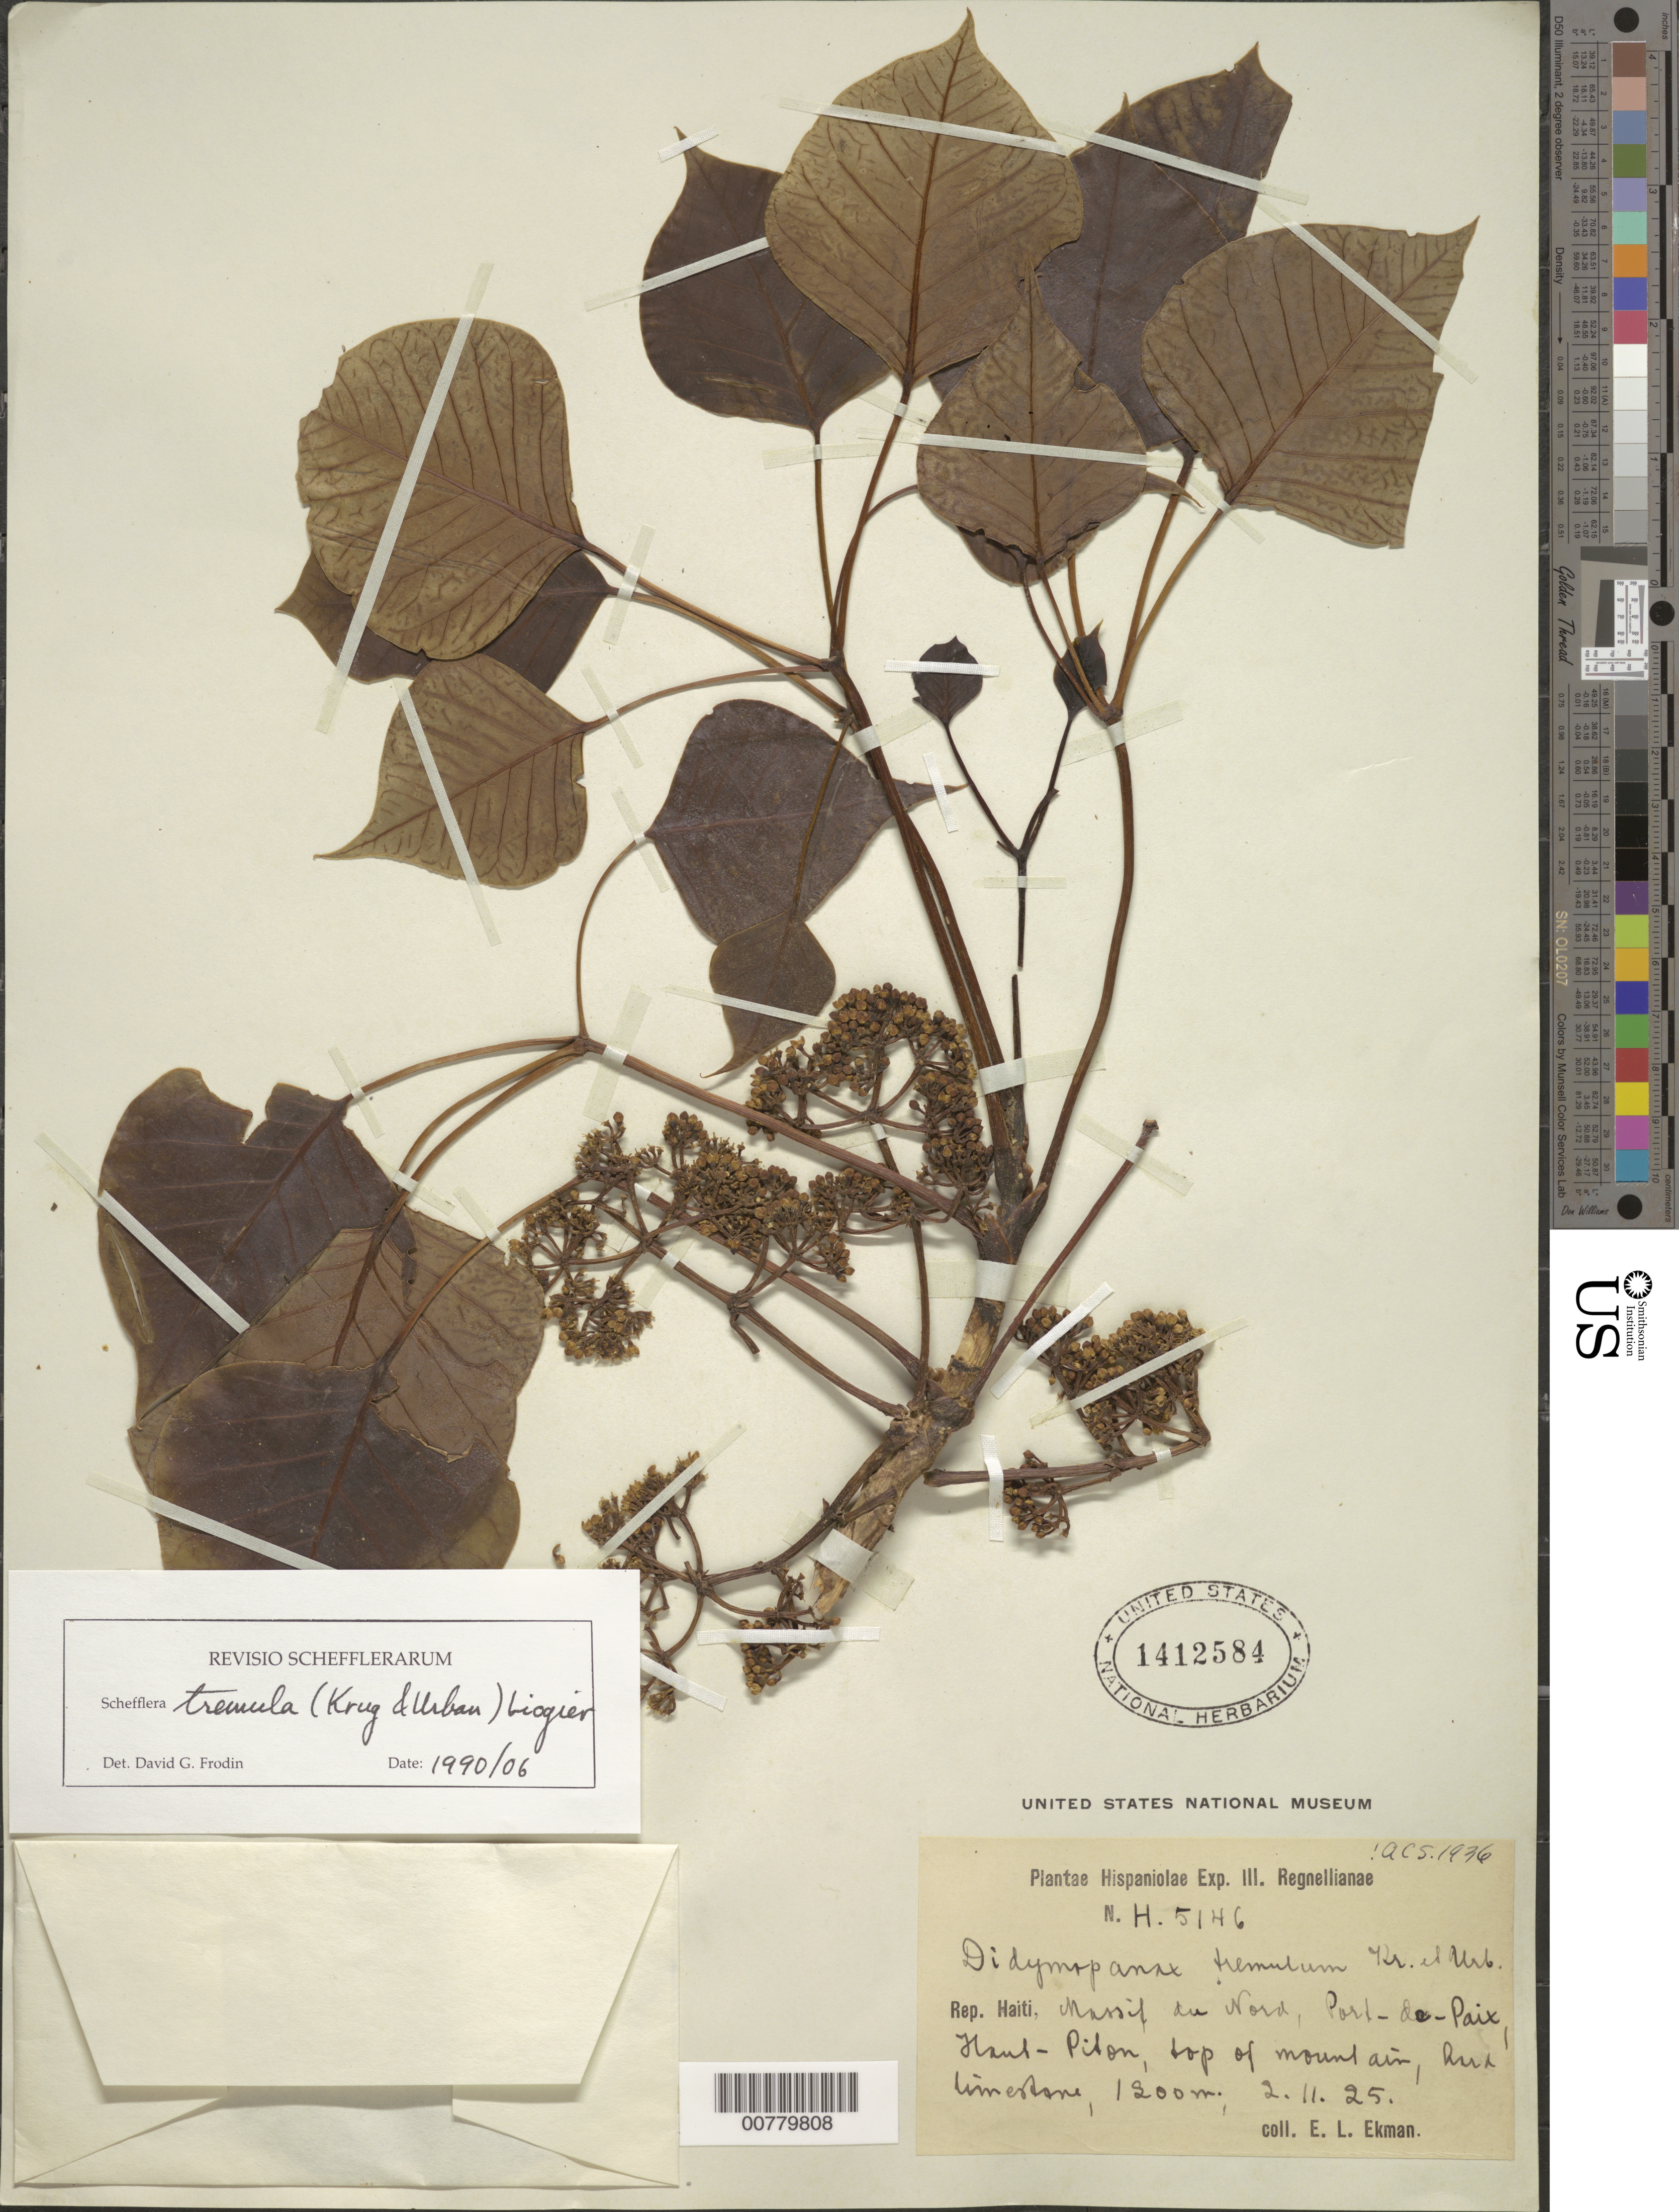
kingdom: Plantae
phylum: Tracheophyta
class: Magnoliopsida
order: Apiales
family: Araliaceae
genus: Schefflera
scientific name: Schefflera tremula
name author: (Krug & Urb.) Alain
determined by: Frodin, D. G.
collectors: E. L. Ekman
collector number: H 5146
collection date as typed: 02 Nov 1925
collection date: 1925-11-02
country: Haiti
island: Hispaniola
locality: Massif du Nord, Port-de-Paix, Haut-Piton.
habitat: Top of mountain, hard limestone.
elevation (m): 1200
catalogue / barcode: US 1412584